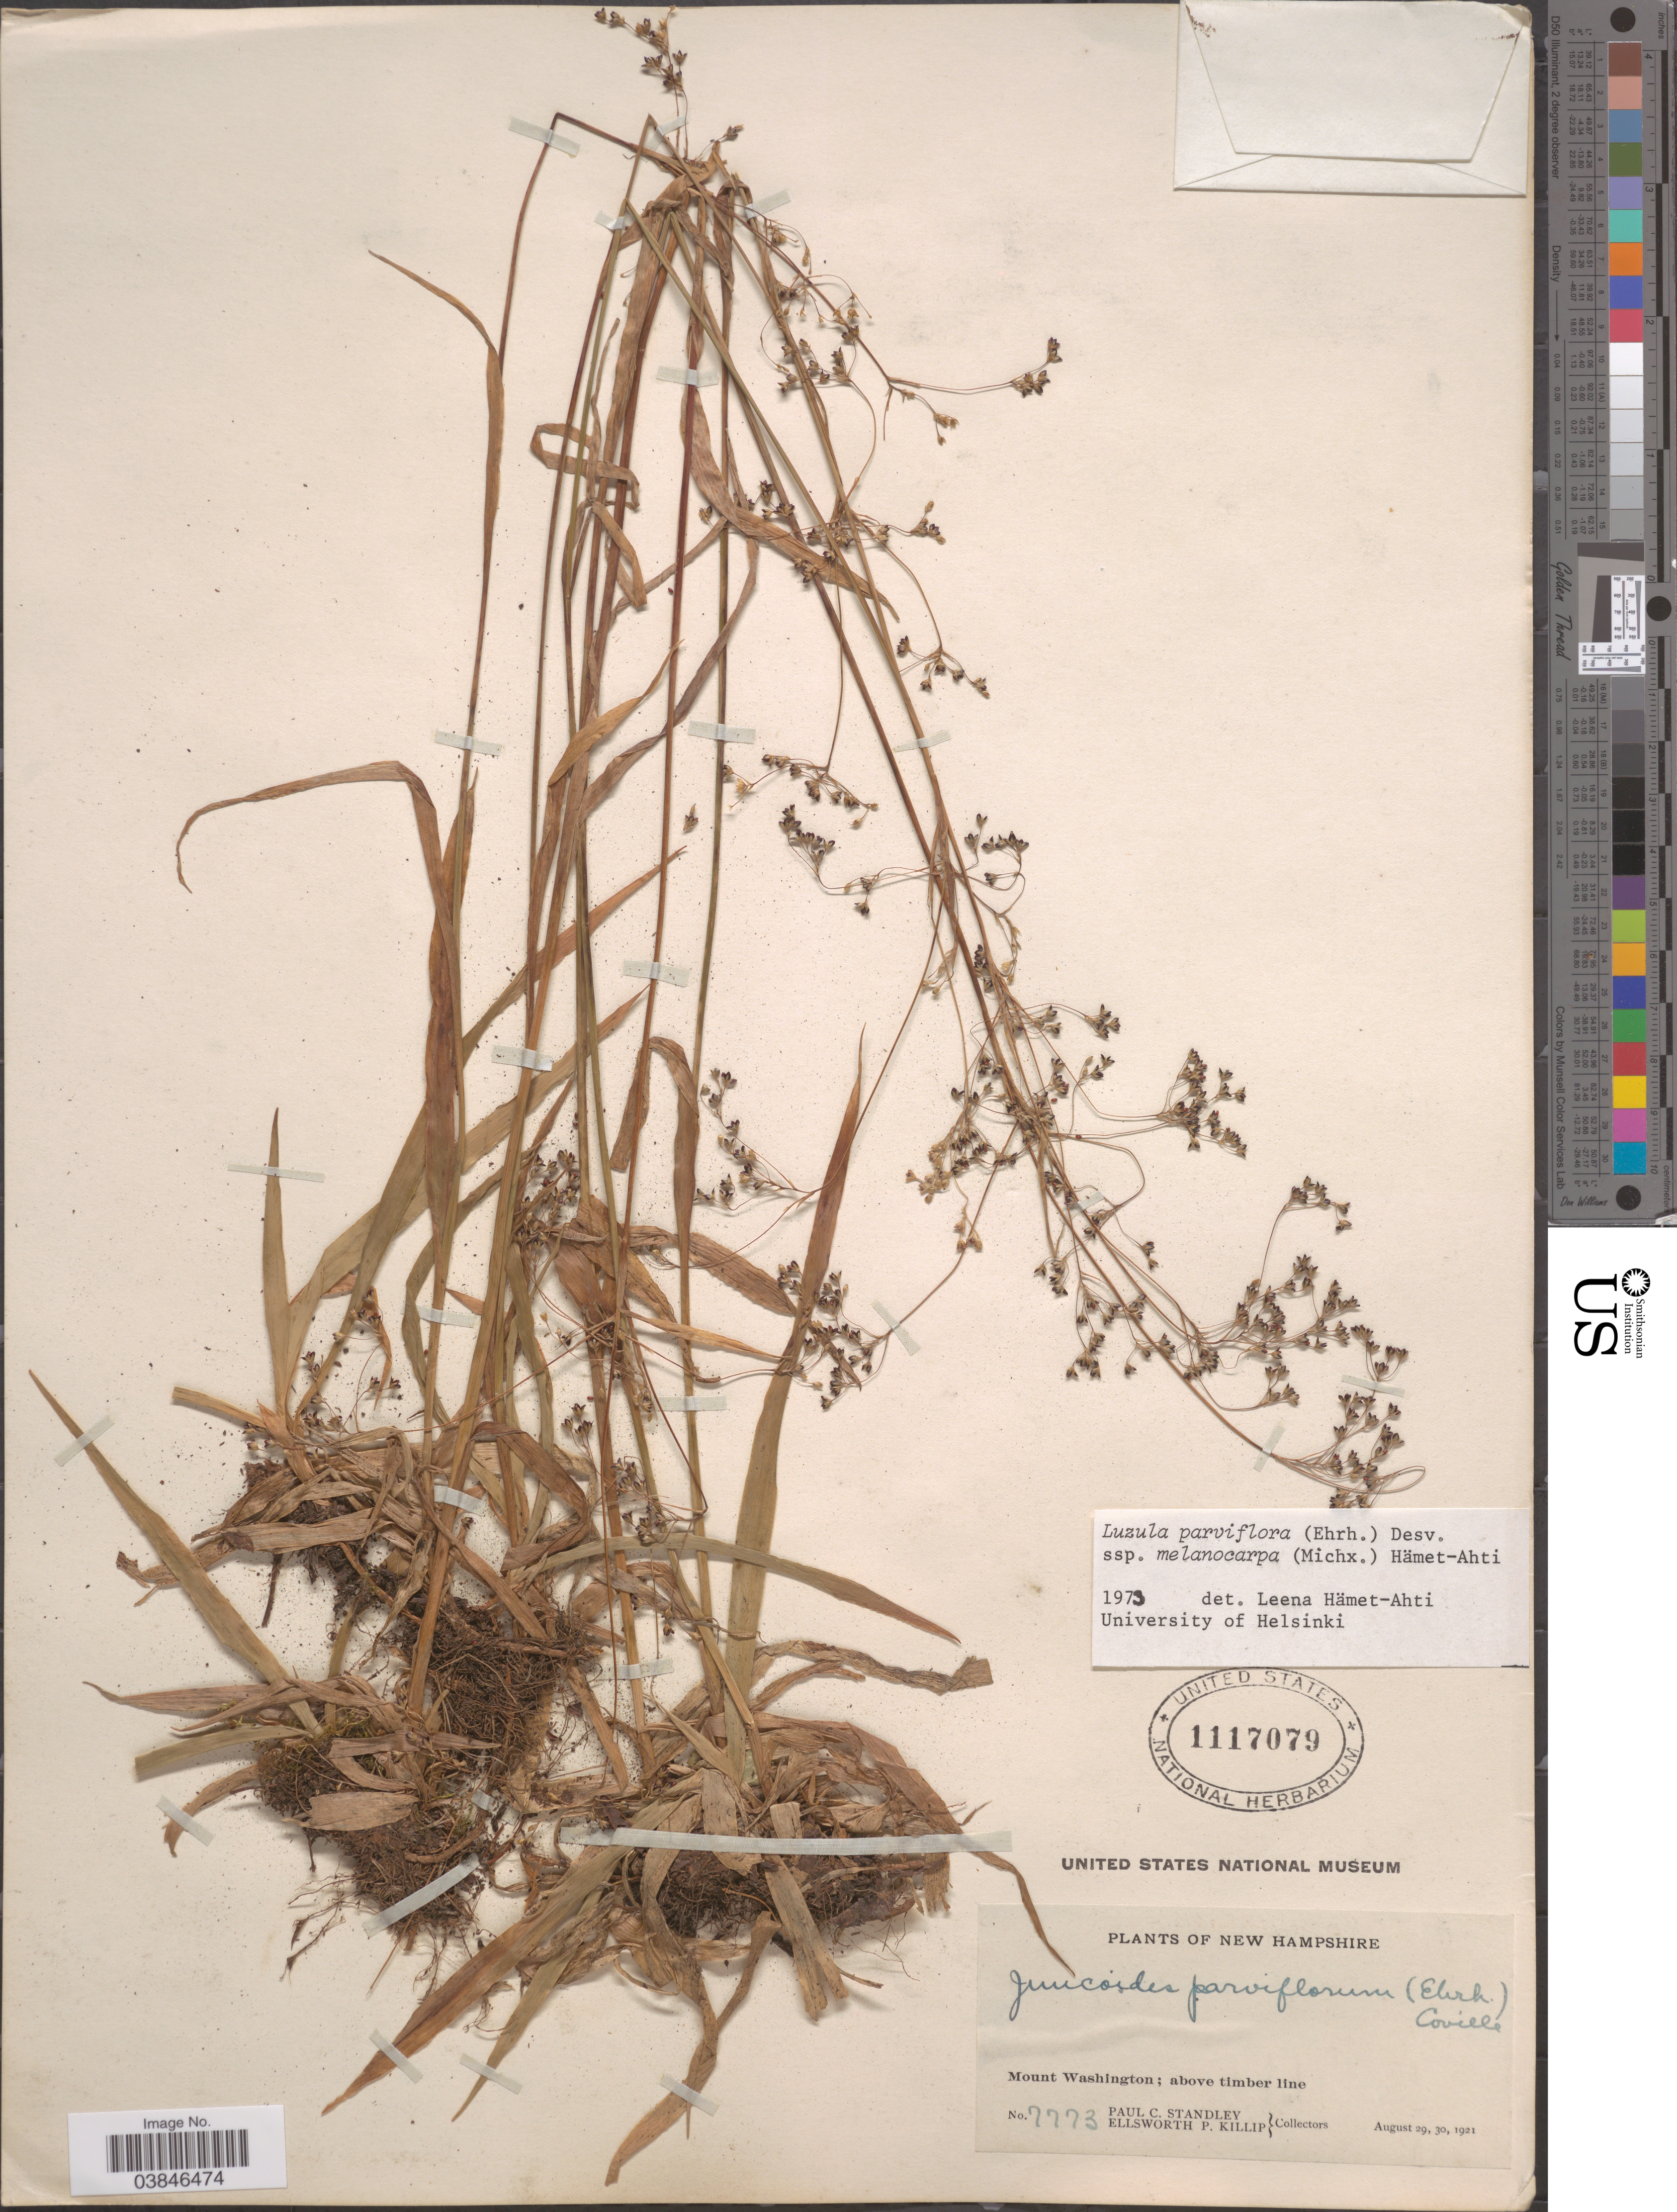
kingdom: Plantae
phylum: Tracheophyta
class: Liliopsida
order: Poales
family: Juncaceae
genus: Luzula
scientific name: Luzula parviflora subsp. melanocarpa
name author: Desv.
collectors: P. C. Standley & E. P. Killip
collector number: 7773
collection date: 1921-08-29/1921-08-30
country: United States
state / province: New Hampshire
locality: Mount Washington; above timber line.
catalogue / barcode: US 1117079